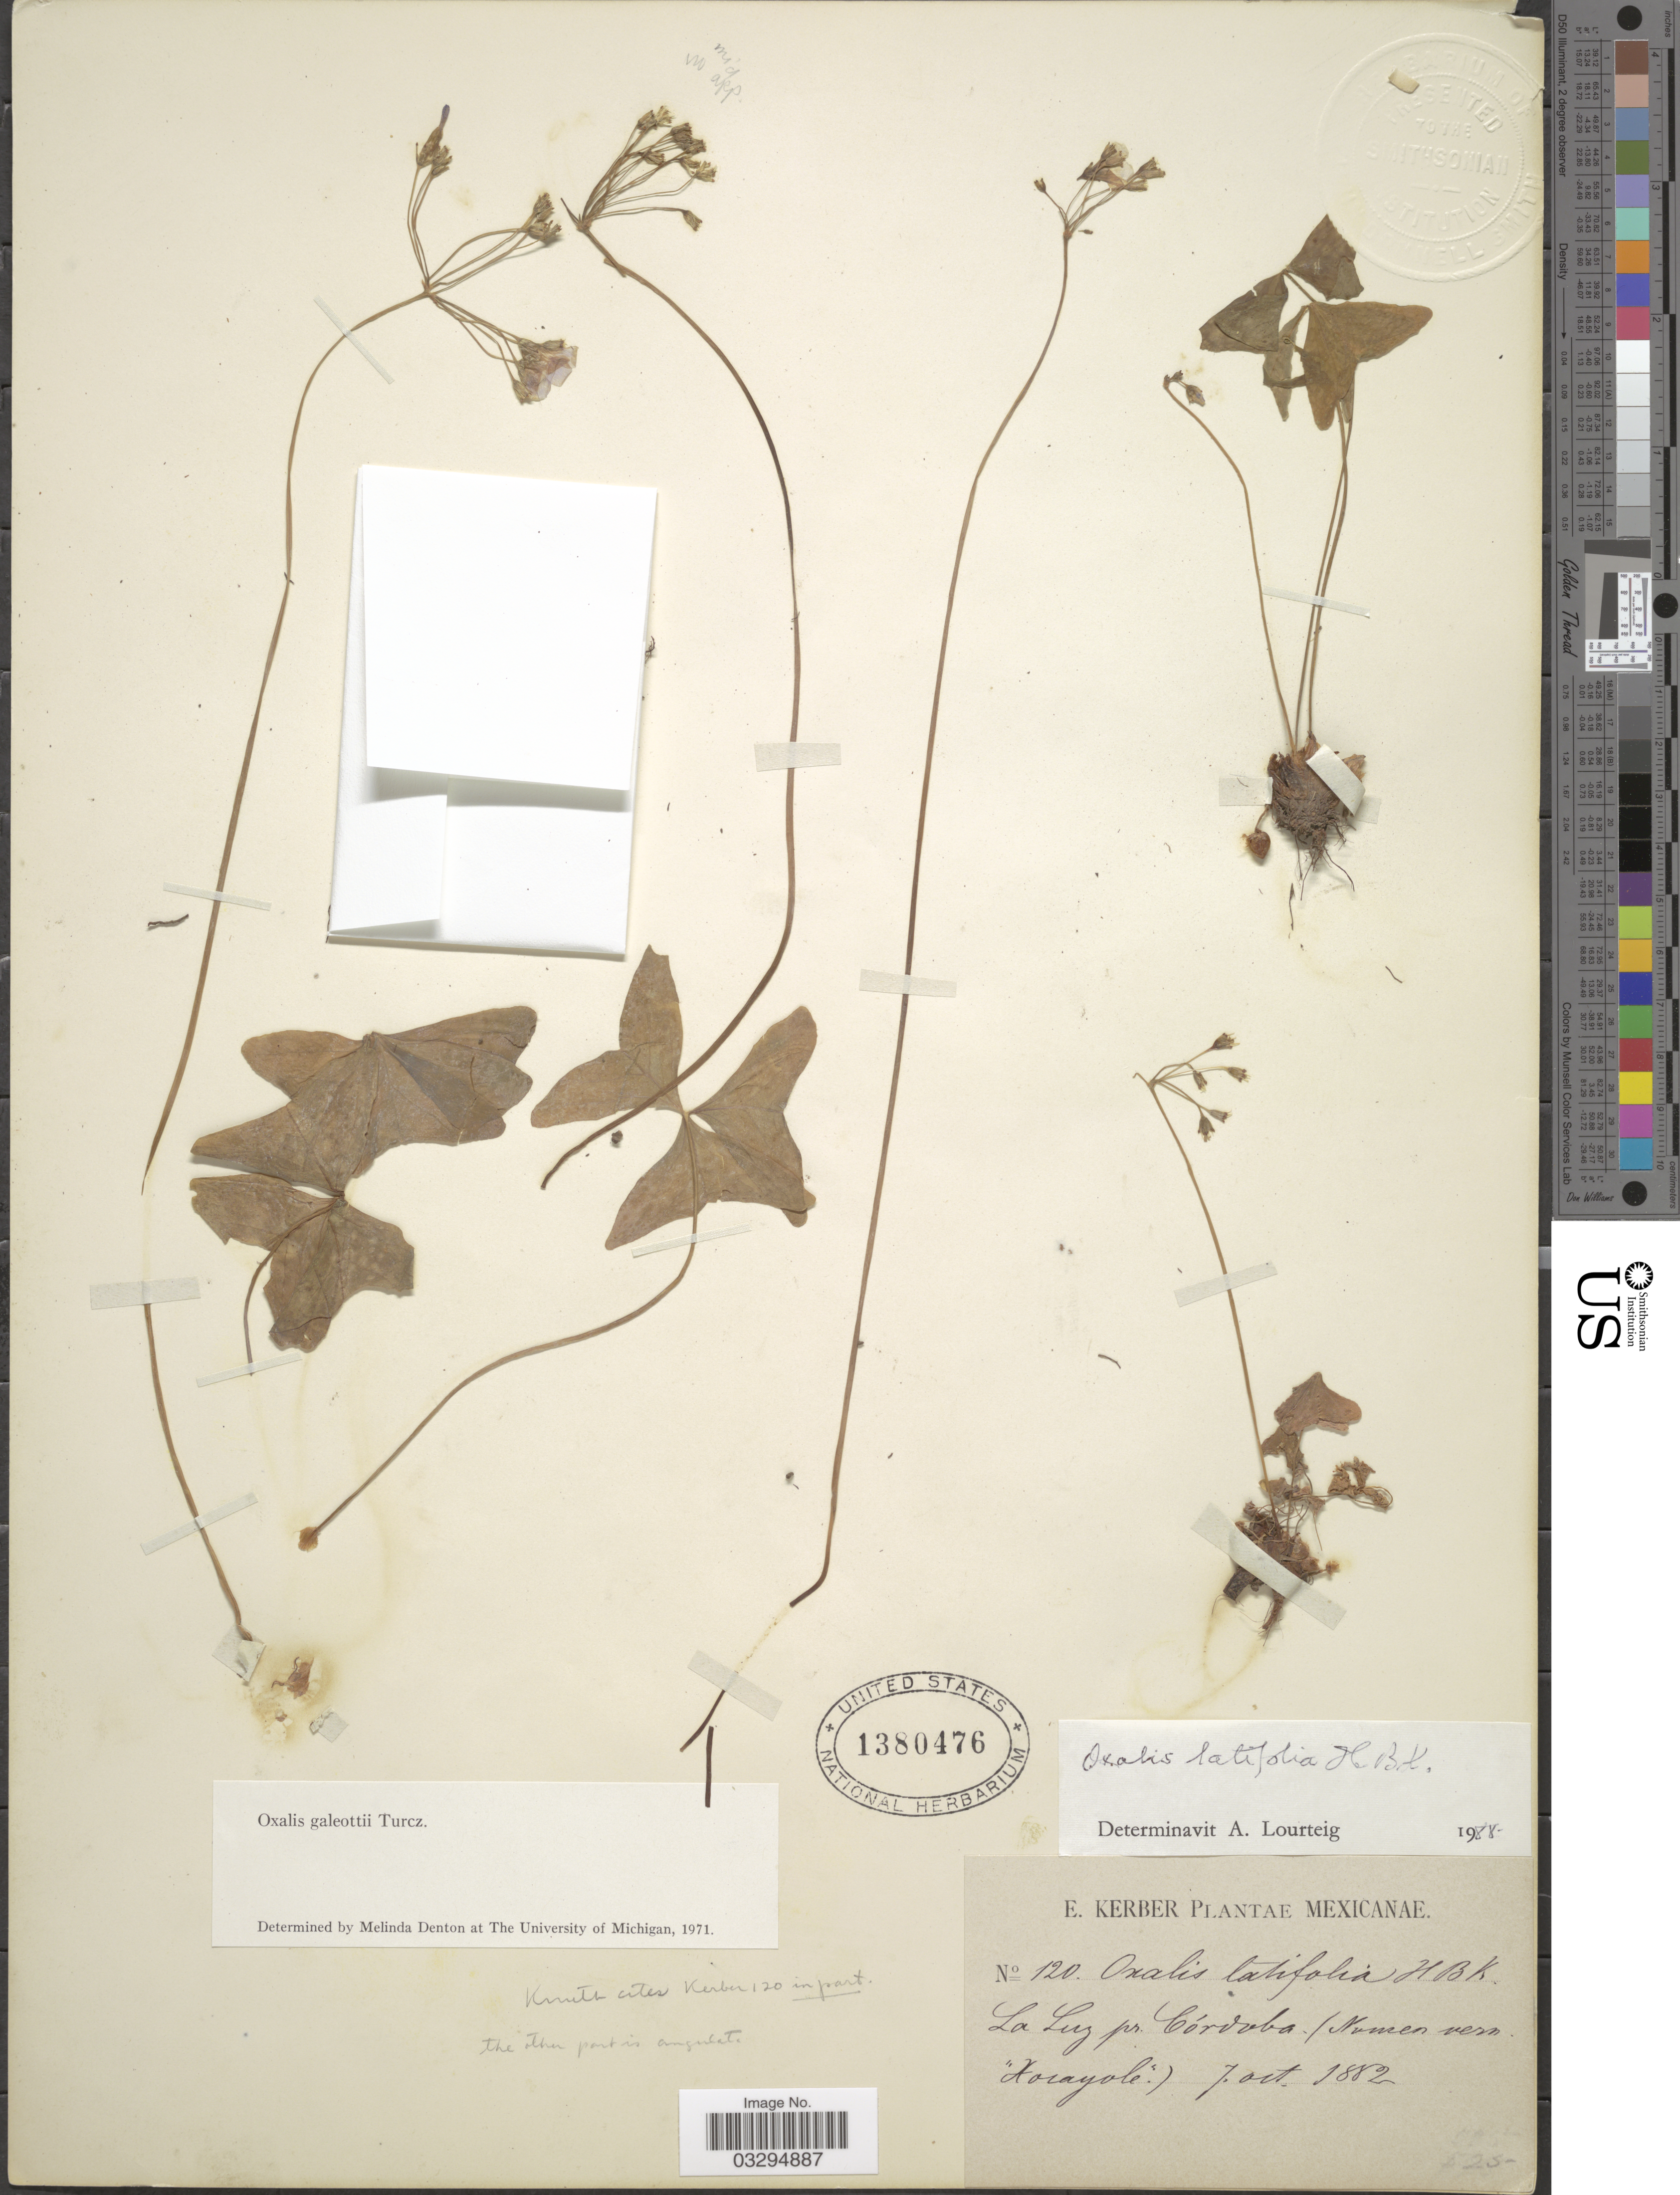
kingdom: Plantae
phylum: Tracheophyta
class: Magnoliopsida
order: Oxalidales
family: Oxalidaceae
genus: Oxalis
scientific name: Oxalis latifolia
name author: Kunth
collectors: E. Kerber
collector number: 120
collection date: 1882-10-07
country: Mexico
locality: La Luz pr. Córdoba. (Numen [interpreted] vern. "Horayole").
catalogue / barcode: US 1380476